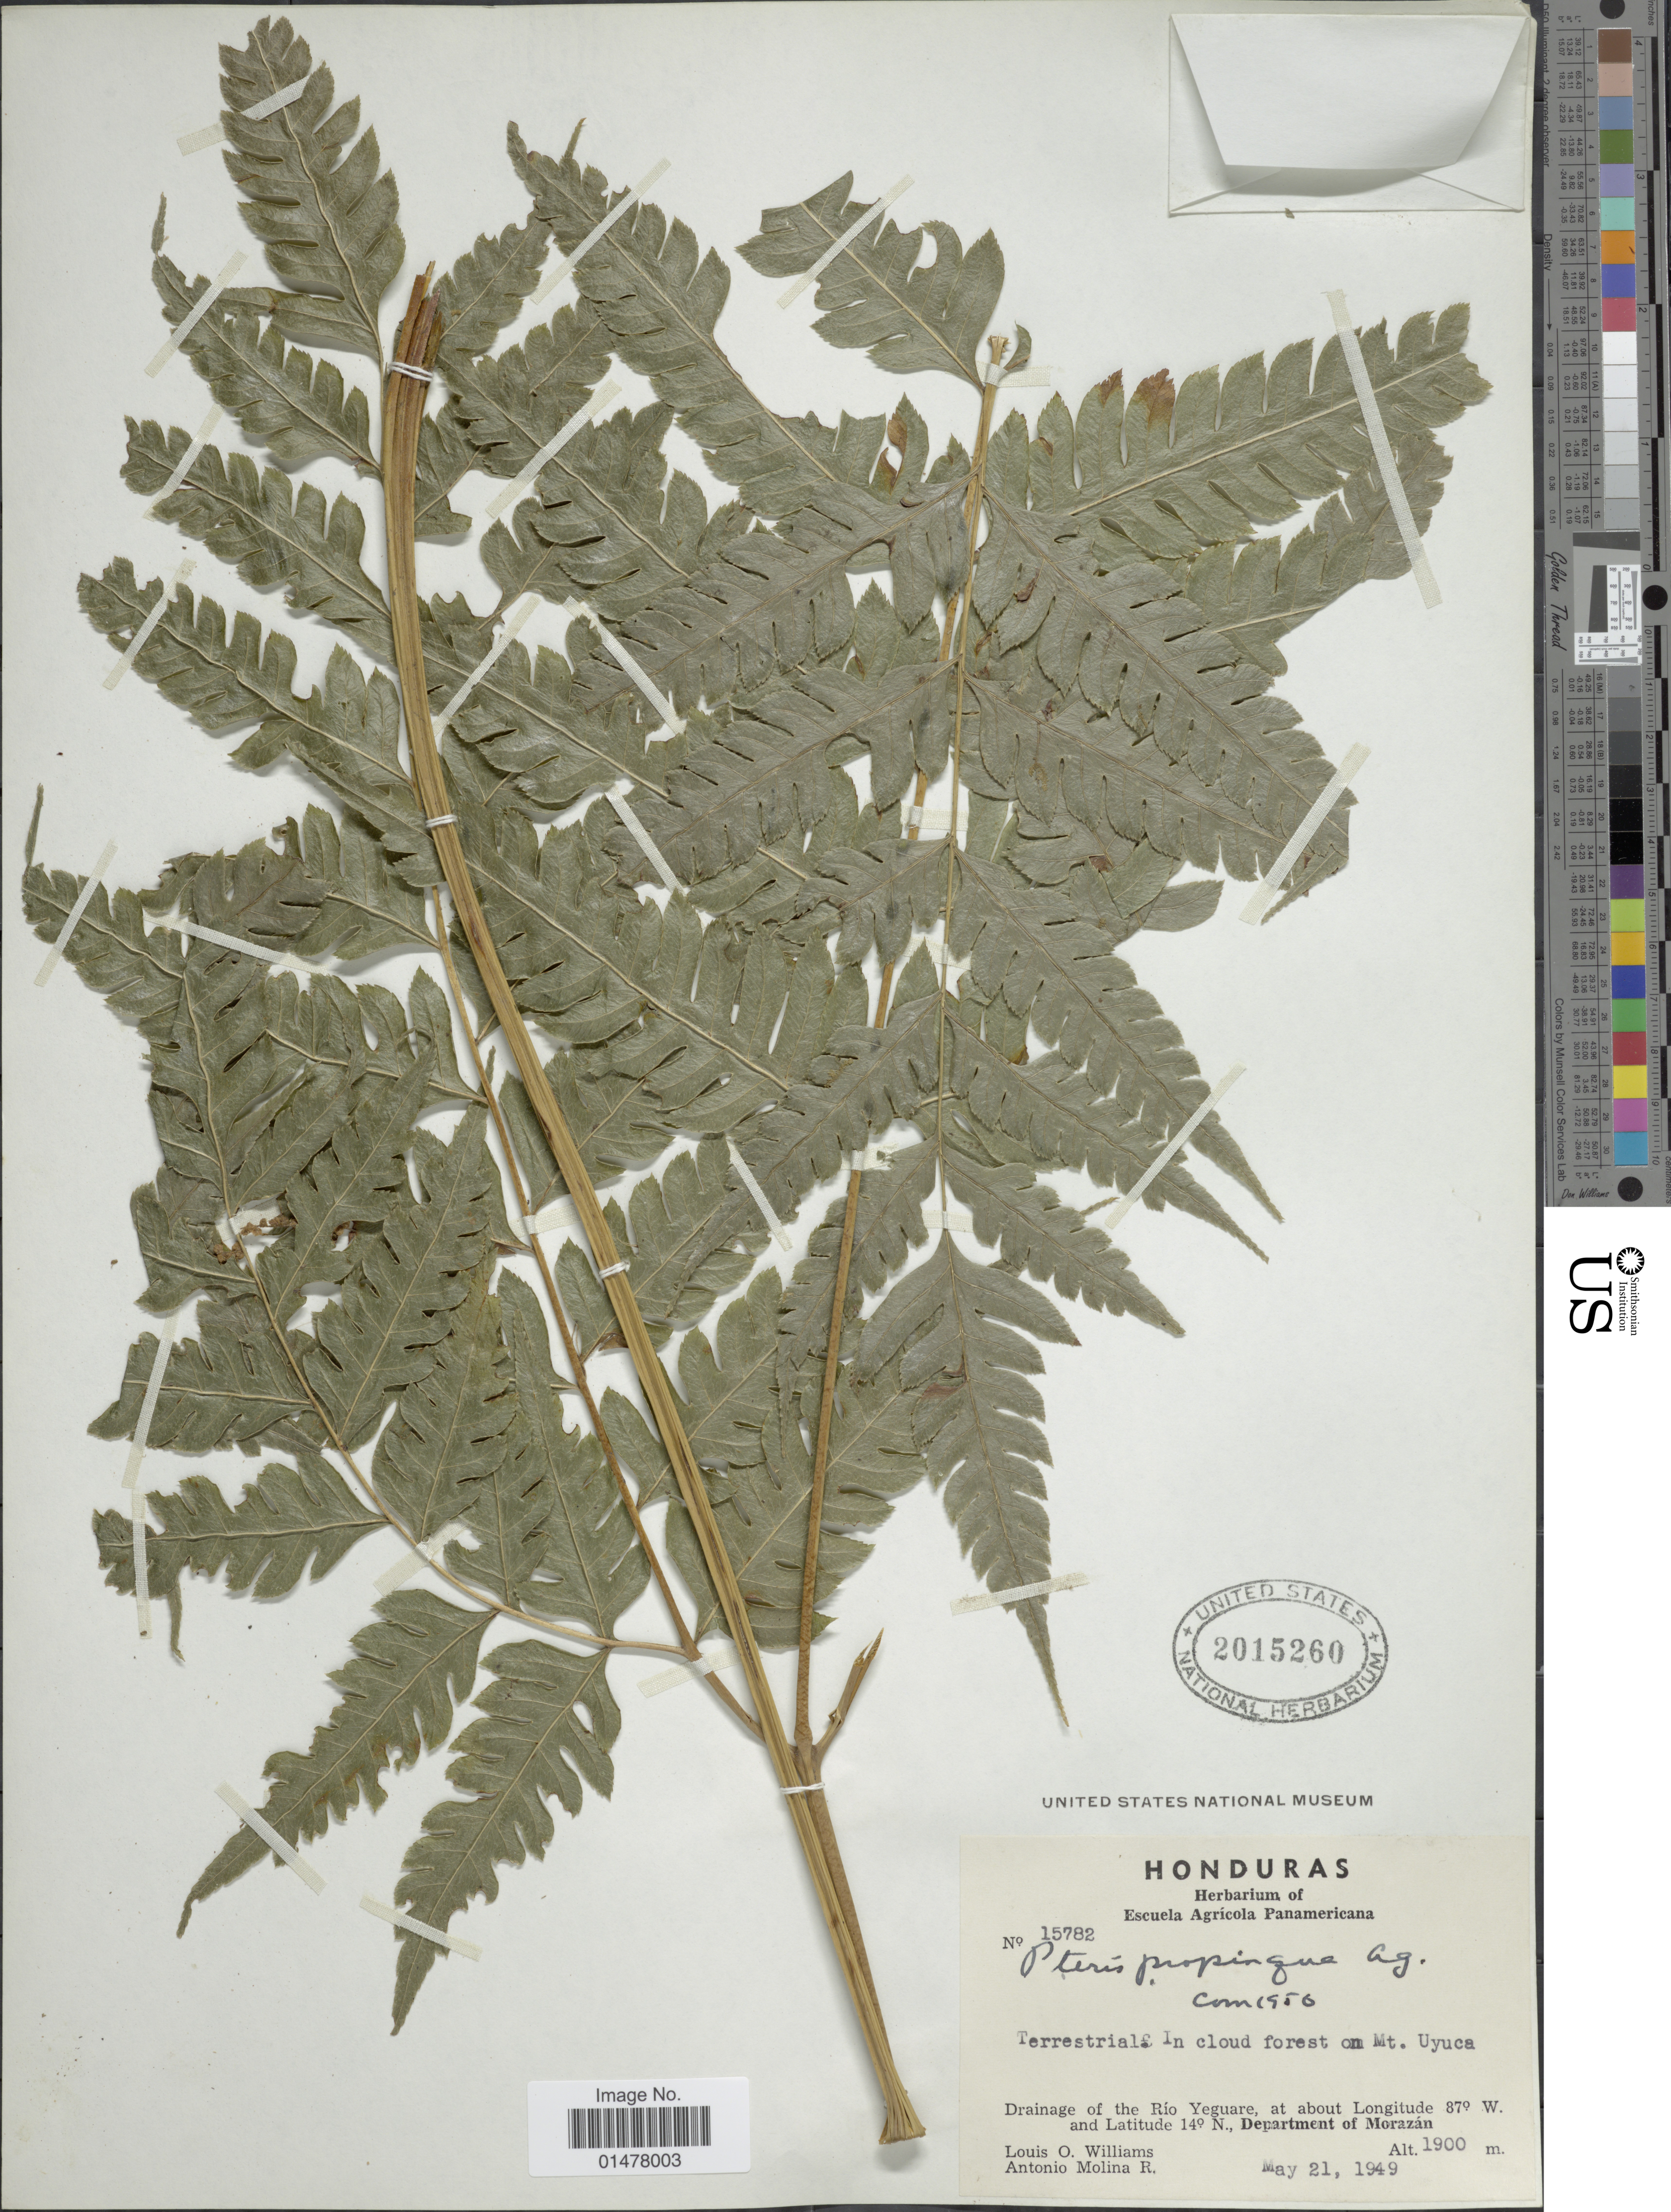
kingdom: Plantae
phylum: Tracheophyta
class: Polypodiopsida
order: Polypodiales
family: Pteridaceae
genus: Pteris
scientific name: Pteris orizabae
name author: M. Martens & Galeotti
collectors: L. O. Williams & A. Molina R.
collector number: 15782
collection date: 1949-05-21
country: Honduras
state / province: Fco. Morazán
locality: Drainage of the Rio Yeguare, department of Morazán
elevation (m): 1900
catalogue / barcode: US 2015260